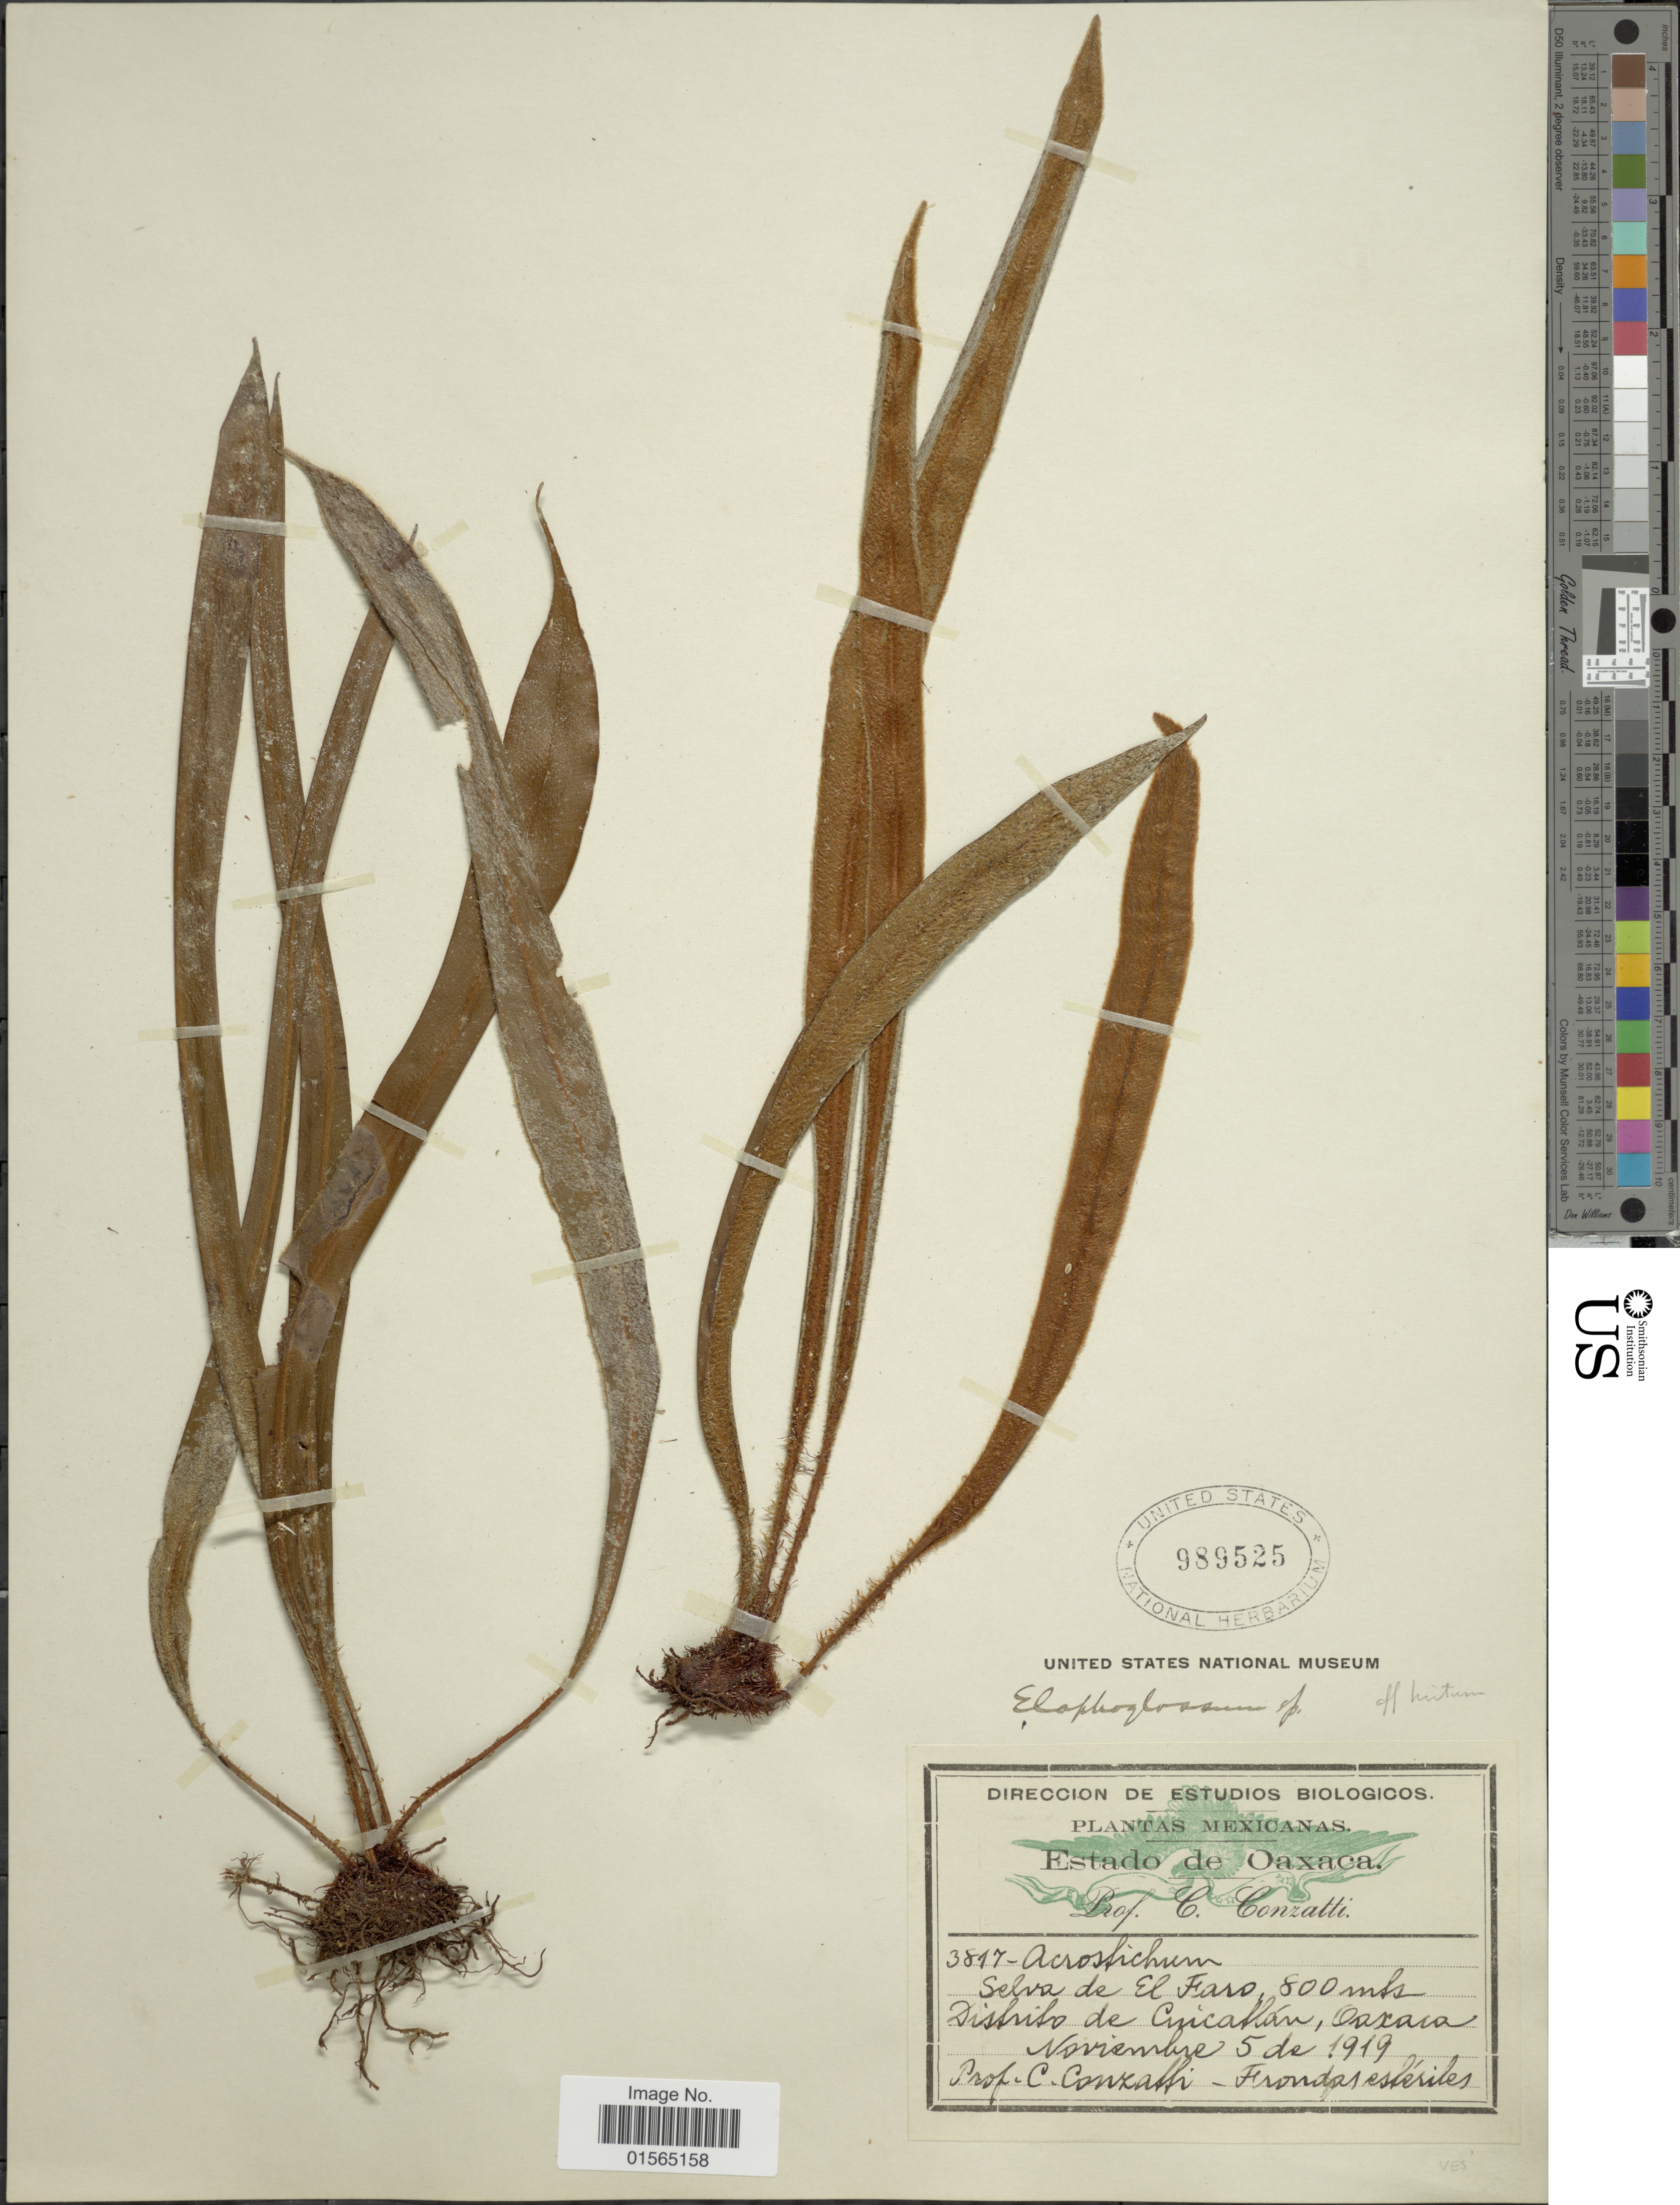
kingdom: Plantae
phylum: Tracheophyta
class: Polypodiopsida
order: Polypodiales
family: Dryopteridaceae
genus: Elaphoglossum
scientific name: Elaphoglossum vestitum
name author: (Schltdl. & Cham.) Schott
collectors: C. Conzatti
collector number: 3817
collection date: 1919-11-05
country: Mexico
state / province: Oaxaca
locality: Selva de el Taro, Distrito de Cuicatlán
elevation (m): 800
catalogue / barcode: US 989525